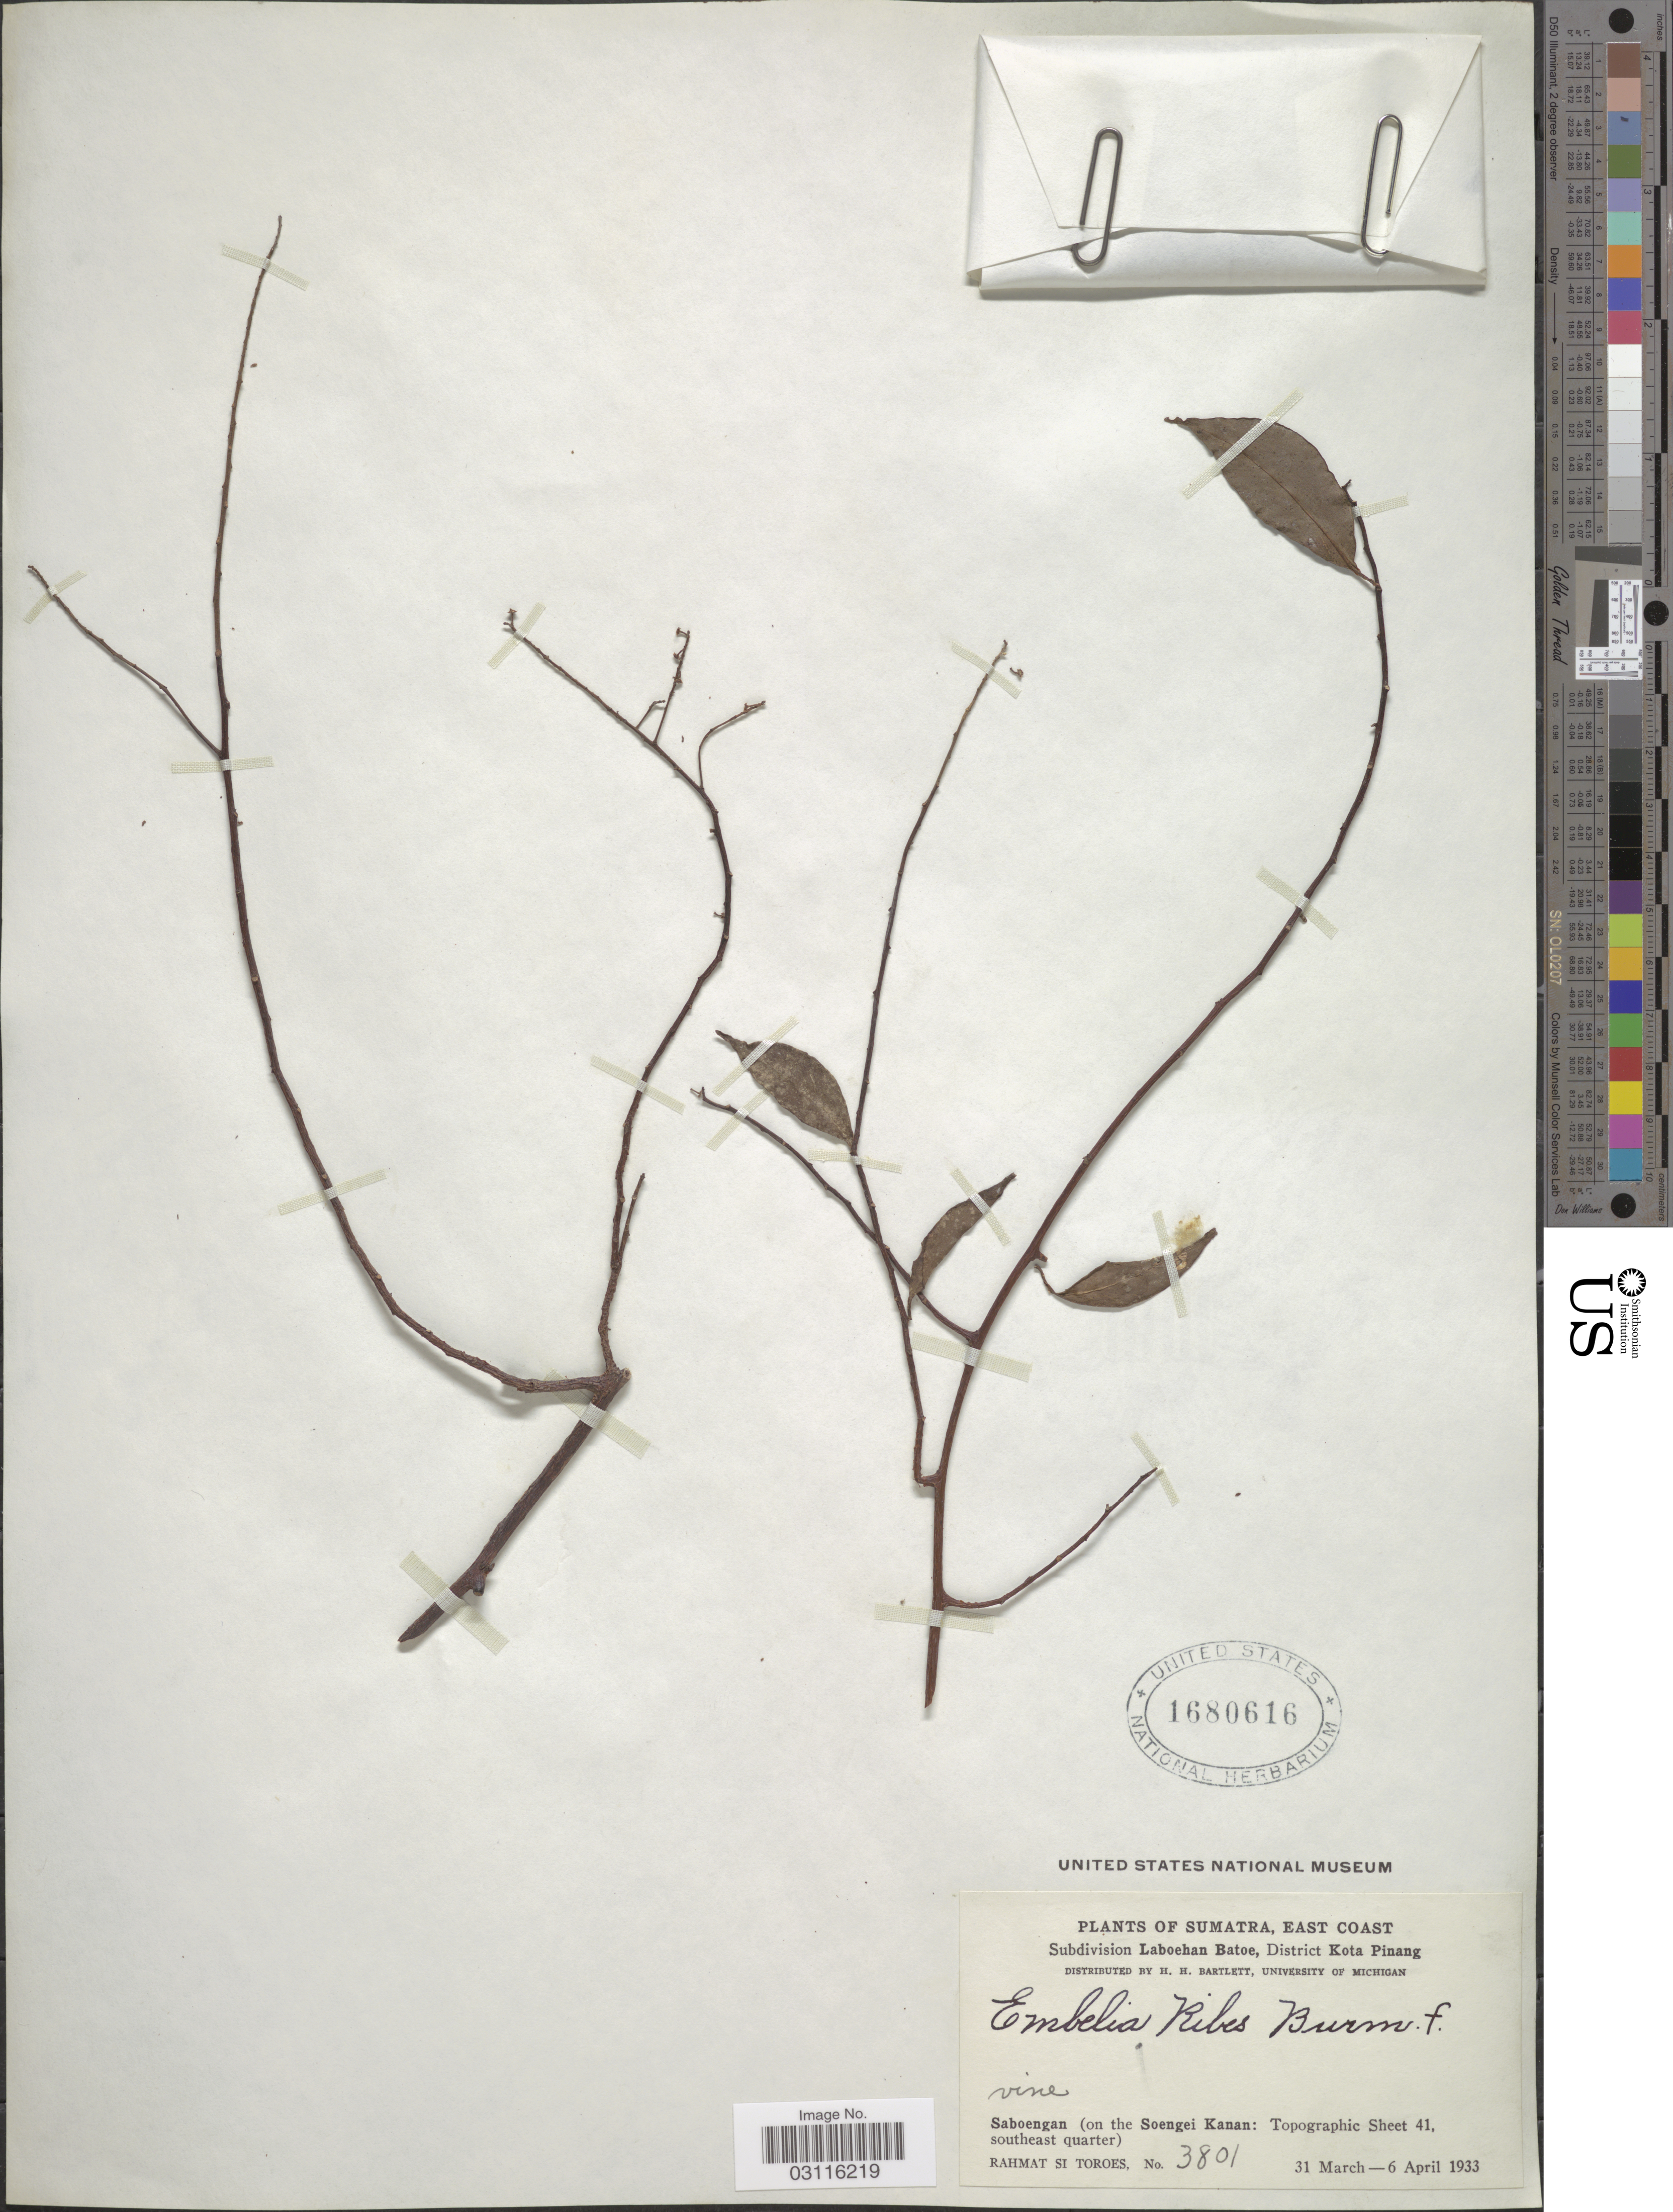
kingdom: Plantae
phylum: Tracheophyta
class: Magnoliopsida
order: Ericales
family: Primulaceae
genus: Embelia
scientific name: Embelia ribes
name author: Burm. f.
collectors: Rahmat Si Boeea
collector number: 3801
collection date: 1933-03-31/1933-04-06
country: Indonesia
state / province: Sumatra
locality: East Coast. Subdivision Laboehan Batoe, District Kota Pinang. Saboengan (on the Soengei Kanan: Topographic Sheet 41, southeast quarter).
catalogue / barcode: US 1680616